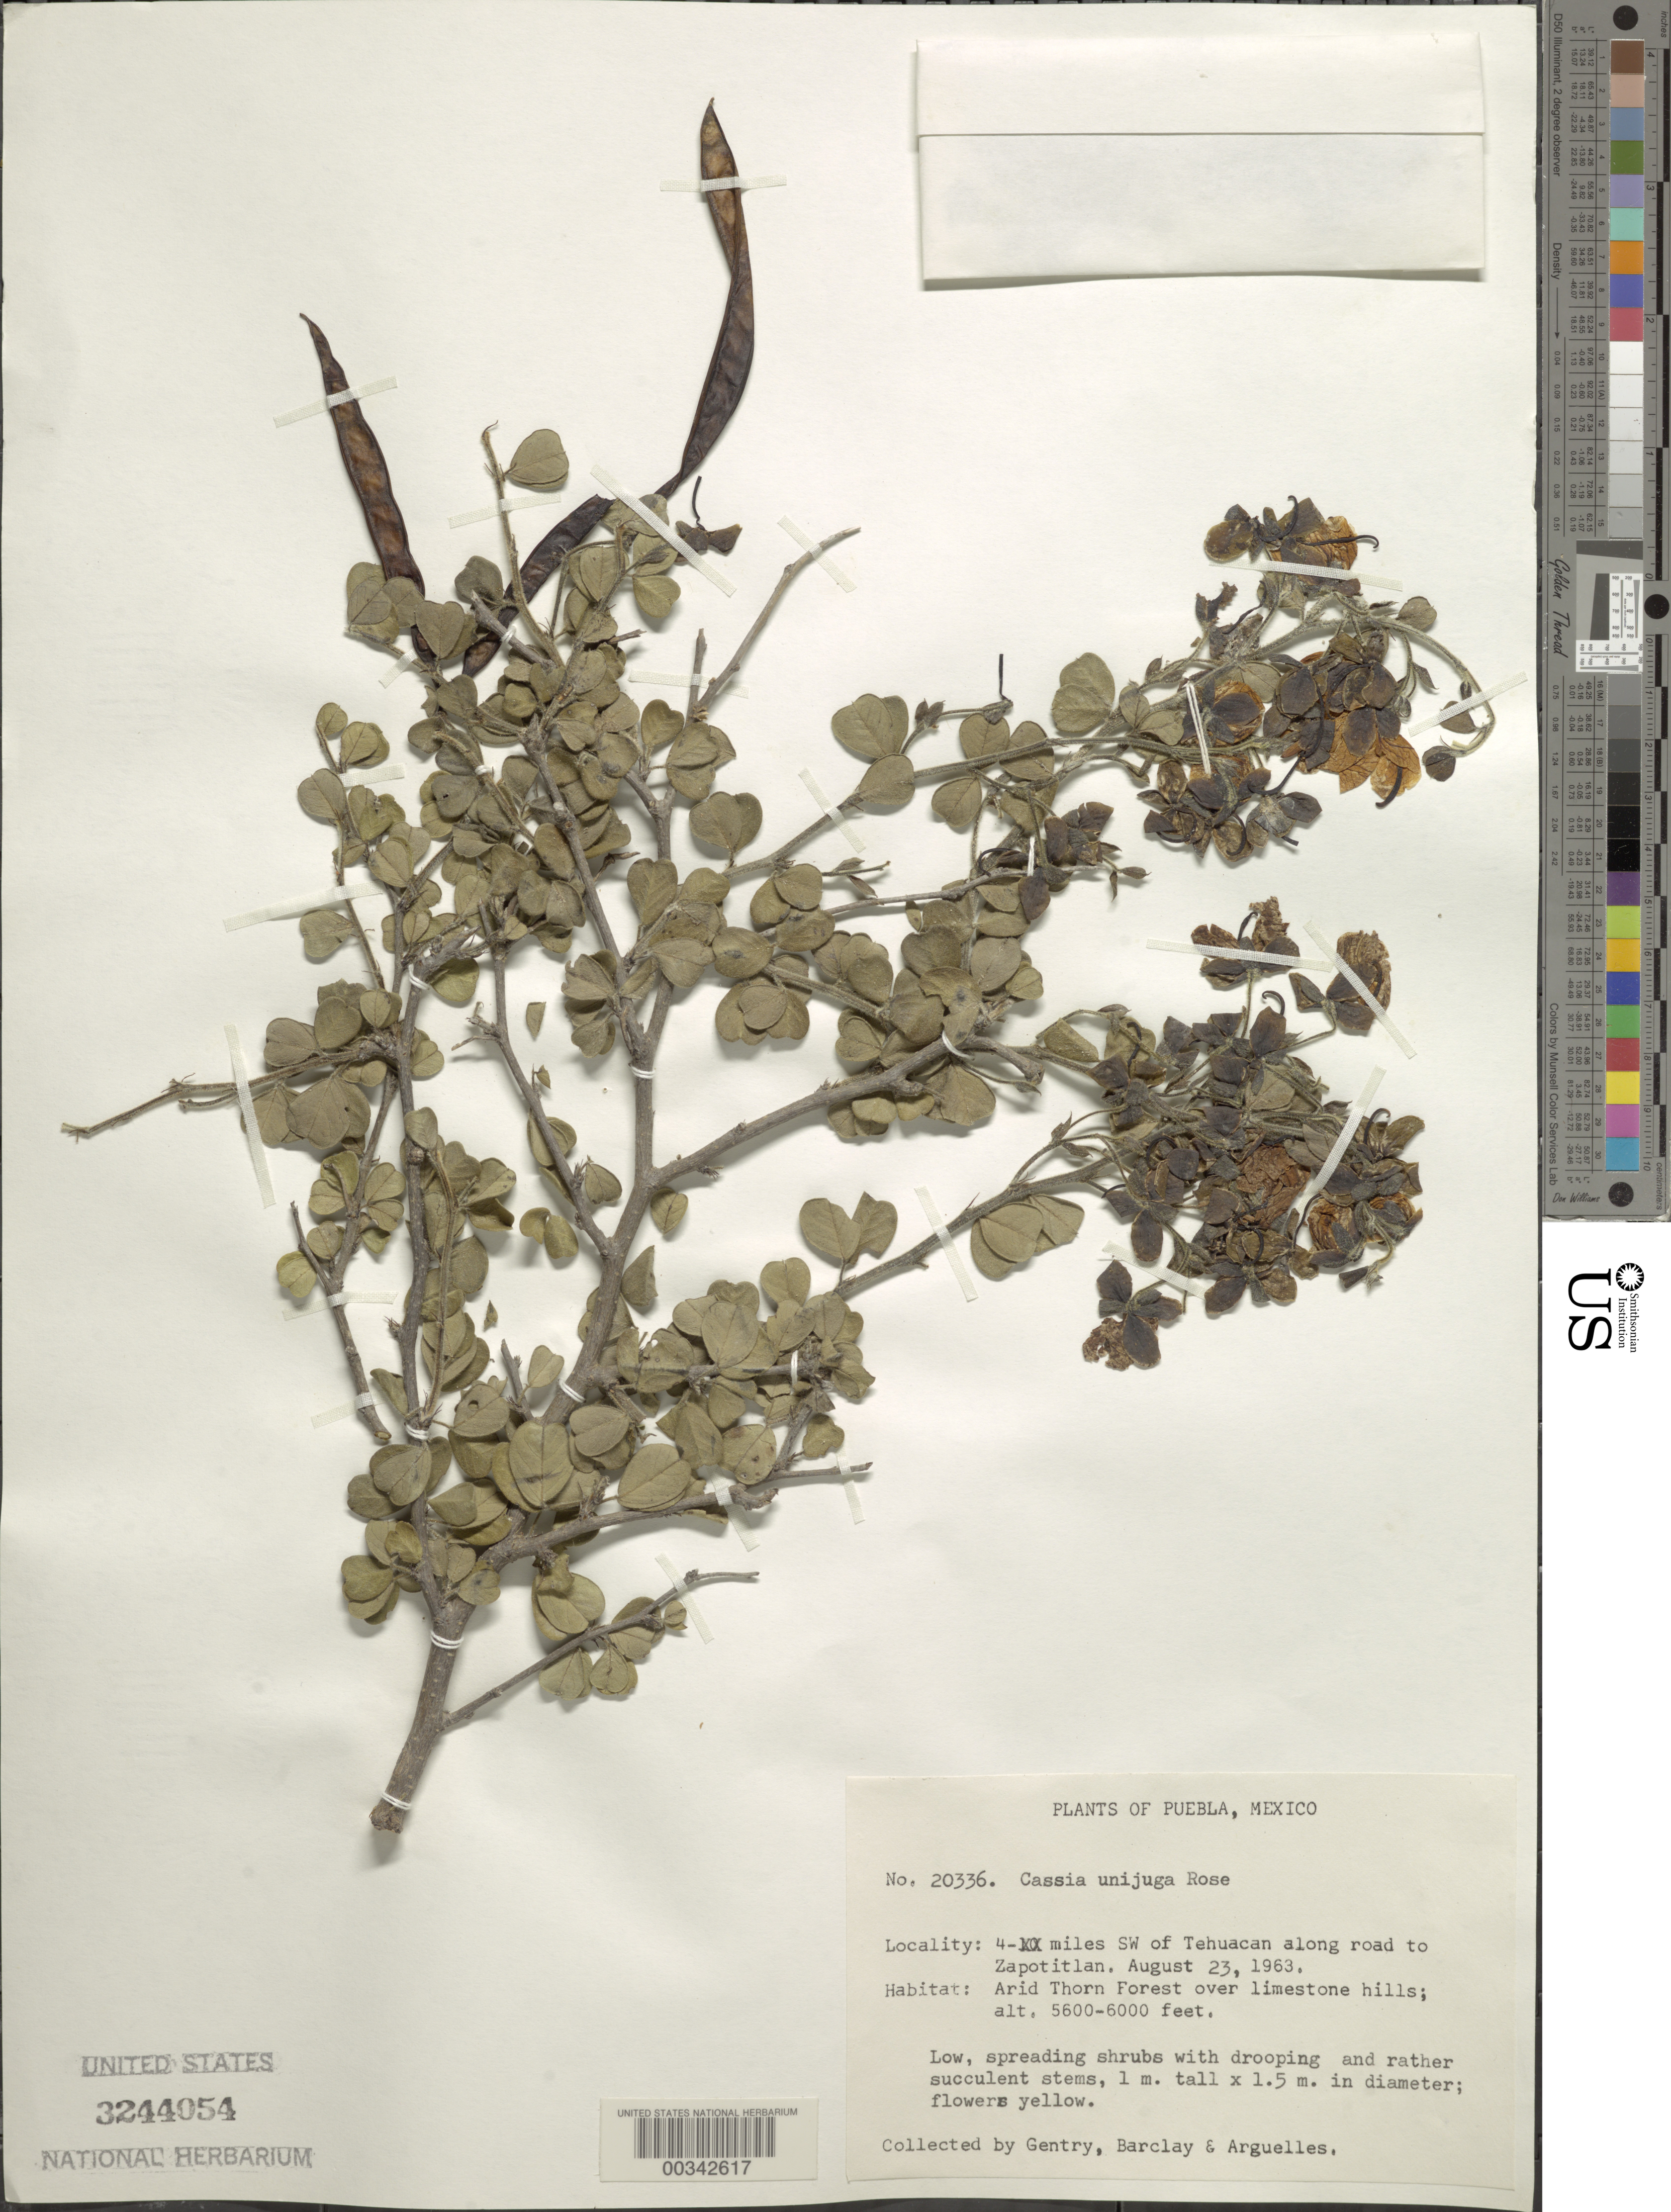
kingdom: Plantae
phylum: Tracheophyta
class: Magnoliopsida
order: Fabales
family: Fabaceae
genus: Senna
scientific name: Senna unijuga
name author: (Rose) H.S. Irwin & Barneby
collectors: H. S. Gentry, A. S. Barclay & J. Arguelles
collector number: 20336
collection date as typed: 23 Aug 1963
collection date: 1963-08-23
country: Mexico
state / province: Puebla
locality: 4 mi SW of Tehuacan along road to Zapotitlan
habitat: Arid thorn forest over limestone hills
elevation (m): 1707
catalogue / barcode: US 3244054